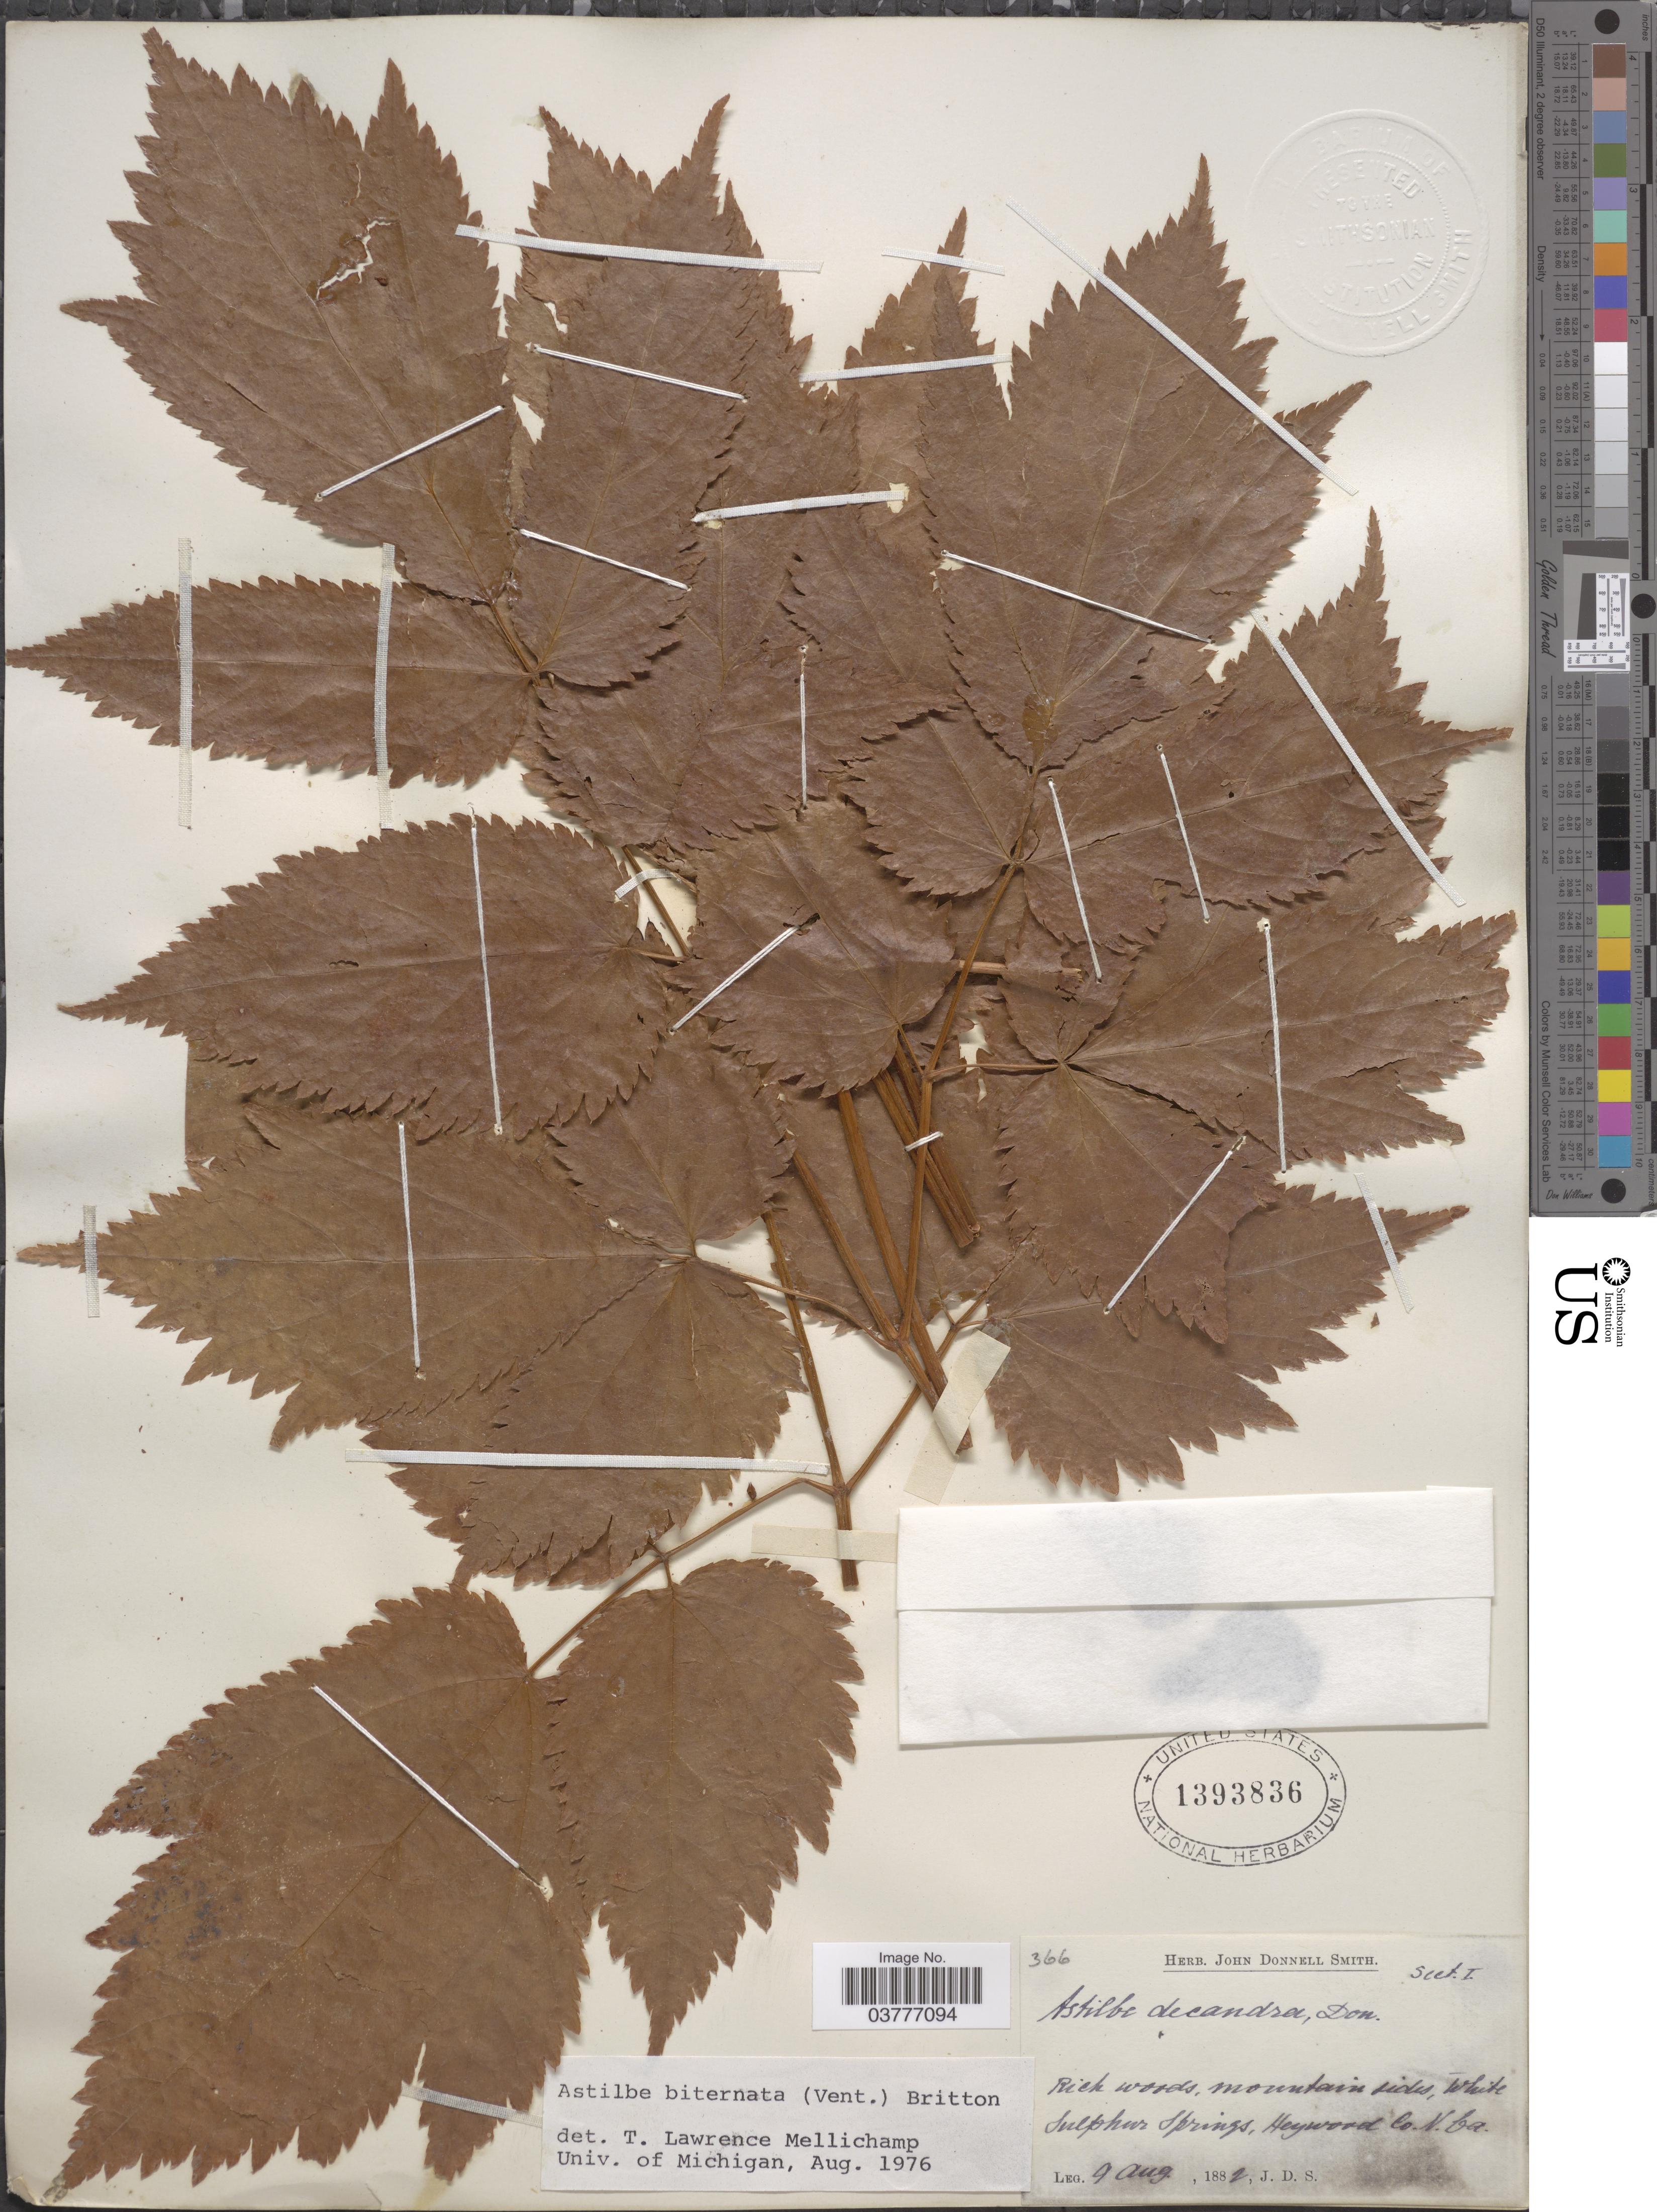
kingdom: Plantae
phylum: Tracheophyta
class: Magnoliopsida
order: Saxifragales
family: Saxifragaceae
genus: Astilbe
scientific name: Astilbe biternata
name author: (Vent.) Britton ex Kearney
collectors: J. Donnell Smith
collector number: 366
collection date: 1882-08-09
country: United States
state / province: North Carolina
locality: Rich woods, Mountain sides, White Sulphur Springs, Heywood Co.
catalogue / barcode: US 1393836